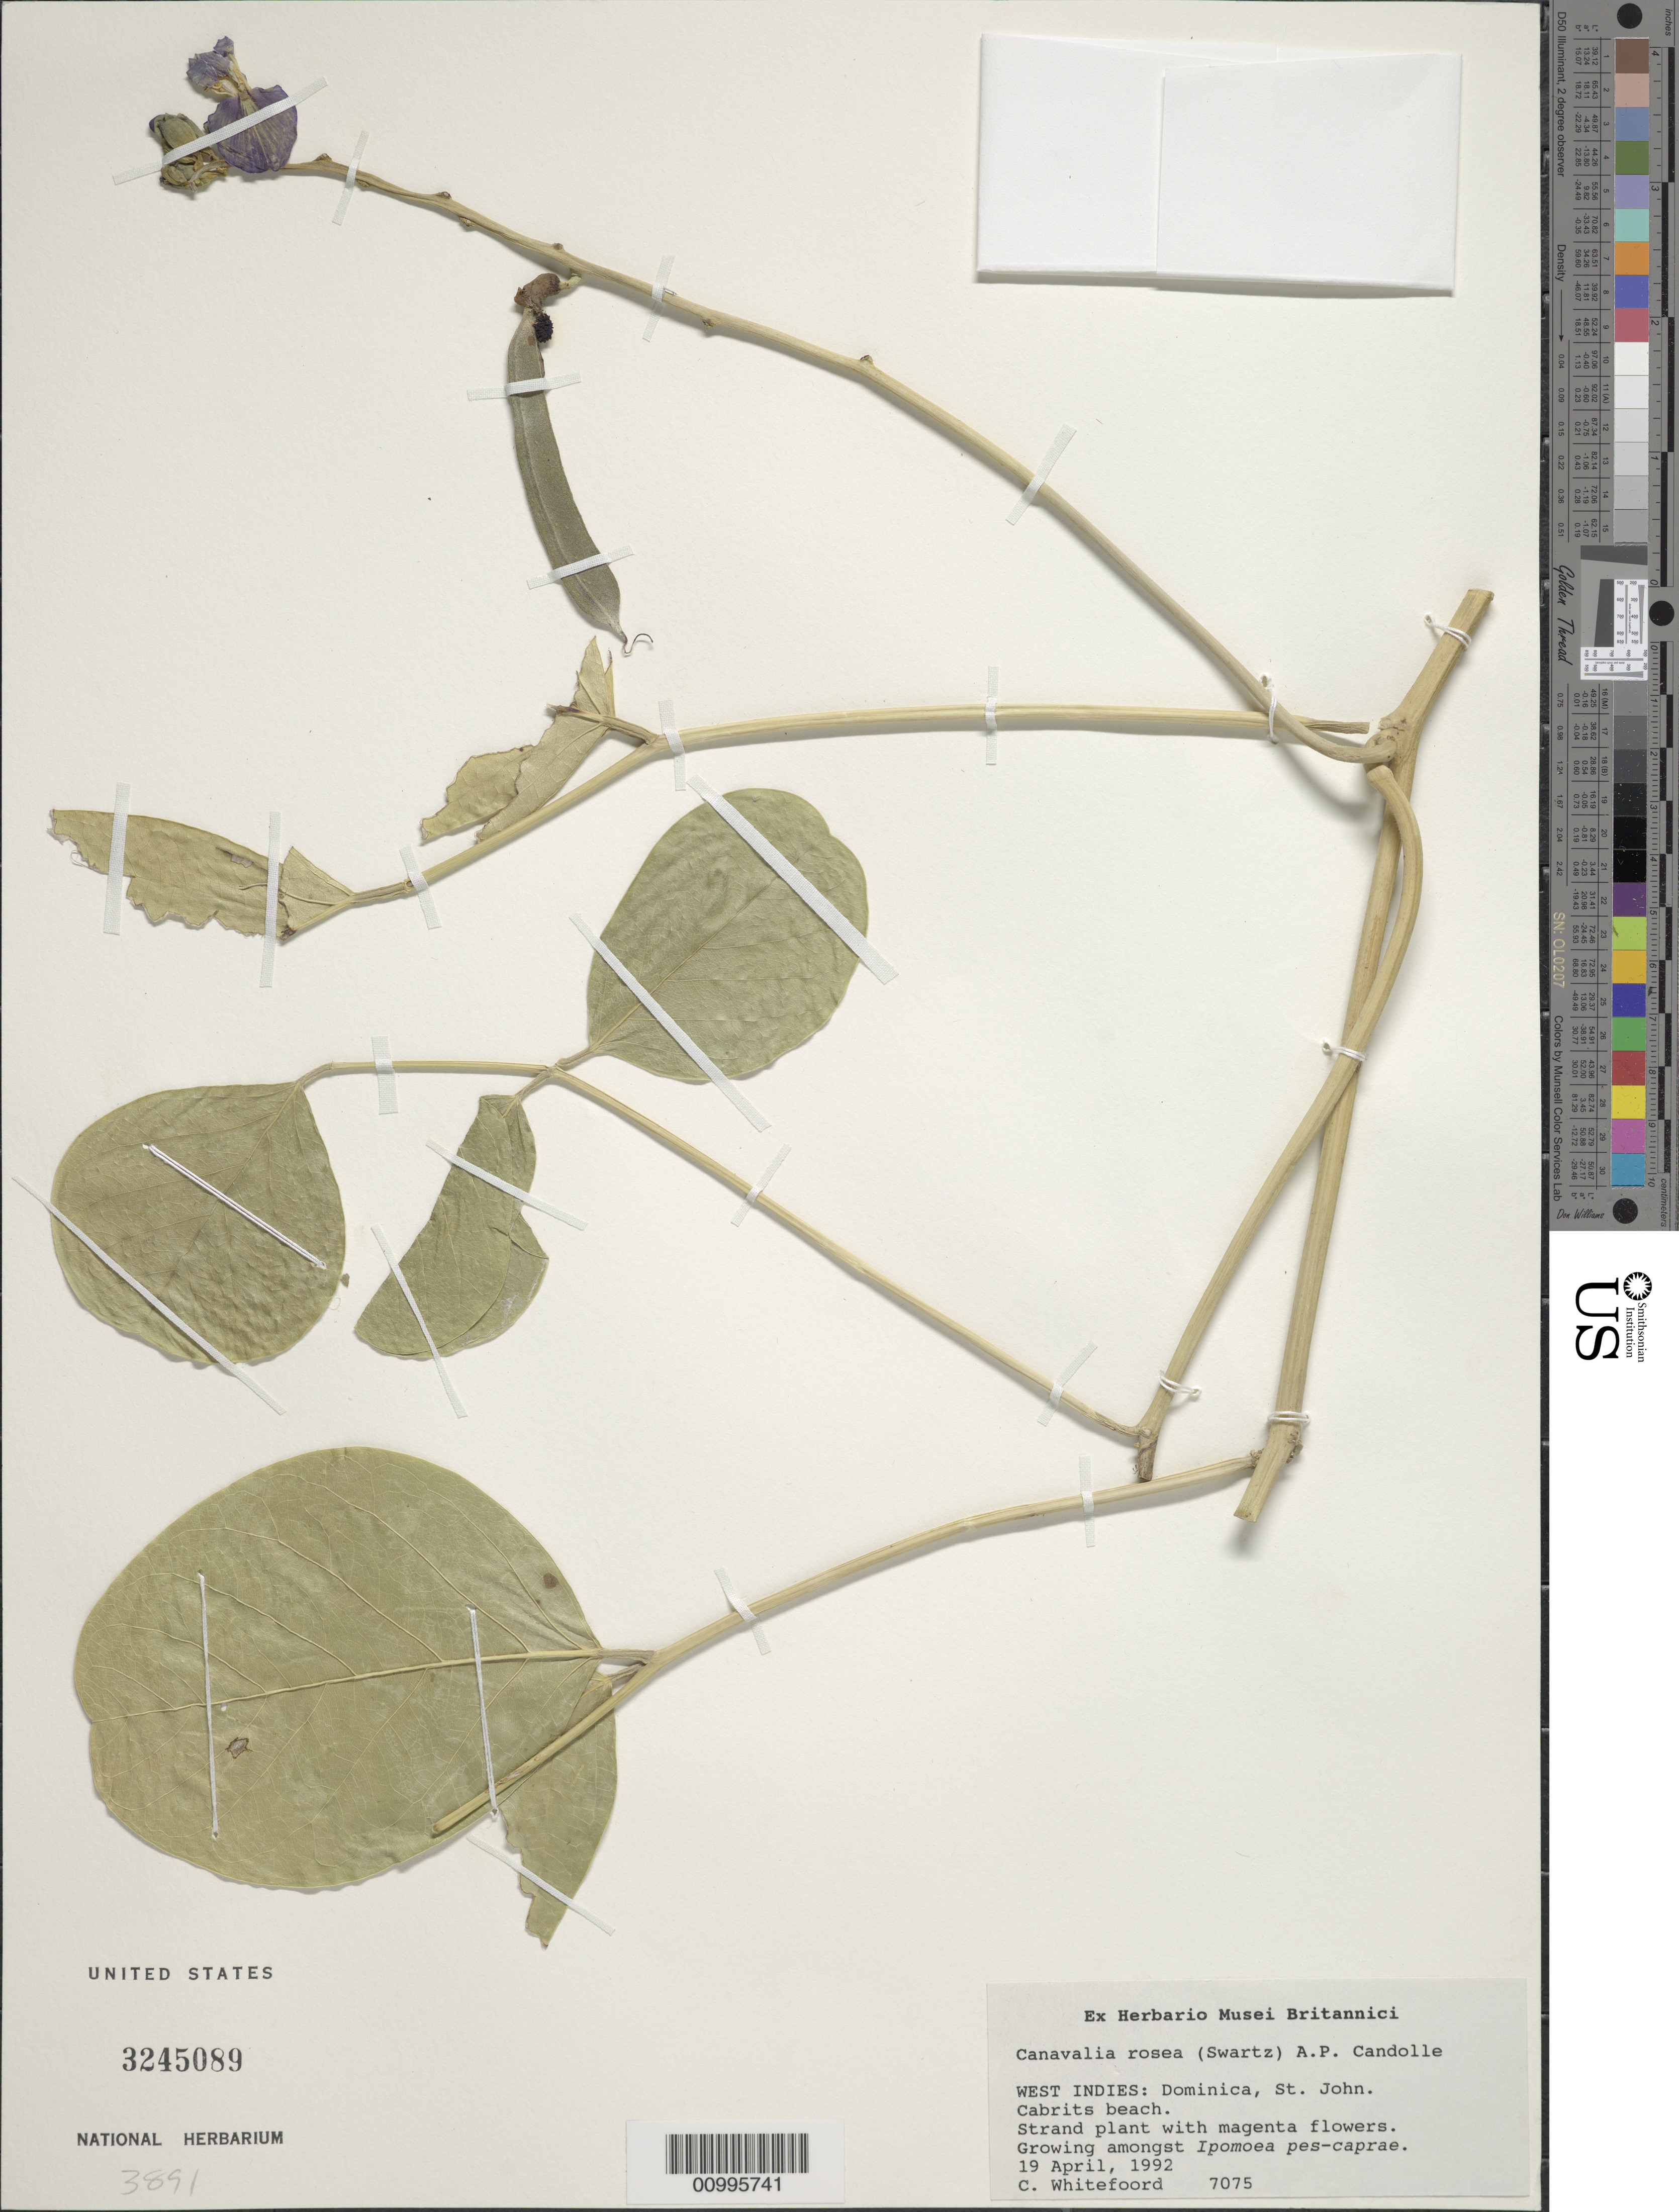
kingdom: Plantae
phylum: Tracheophyta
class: Magnoliopsida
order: Fabales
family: Fabaceae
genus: Canavalia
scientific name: Canavalia rosea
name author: (Sw.) DC.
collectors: C. Whitefoord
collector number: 7075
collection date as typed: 19 Apr 1992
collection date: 1992-04-19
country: Dominica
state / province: St. John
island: Dominica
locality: Cabrits beach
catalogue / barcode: US 3245089